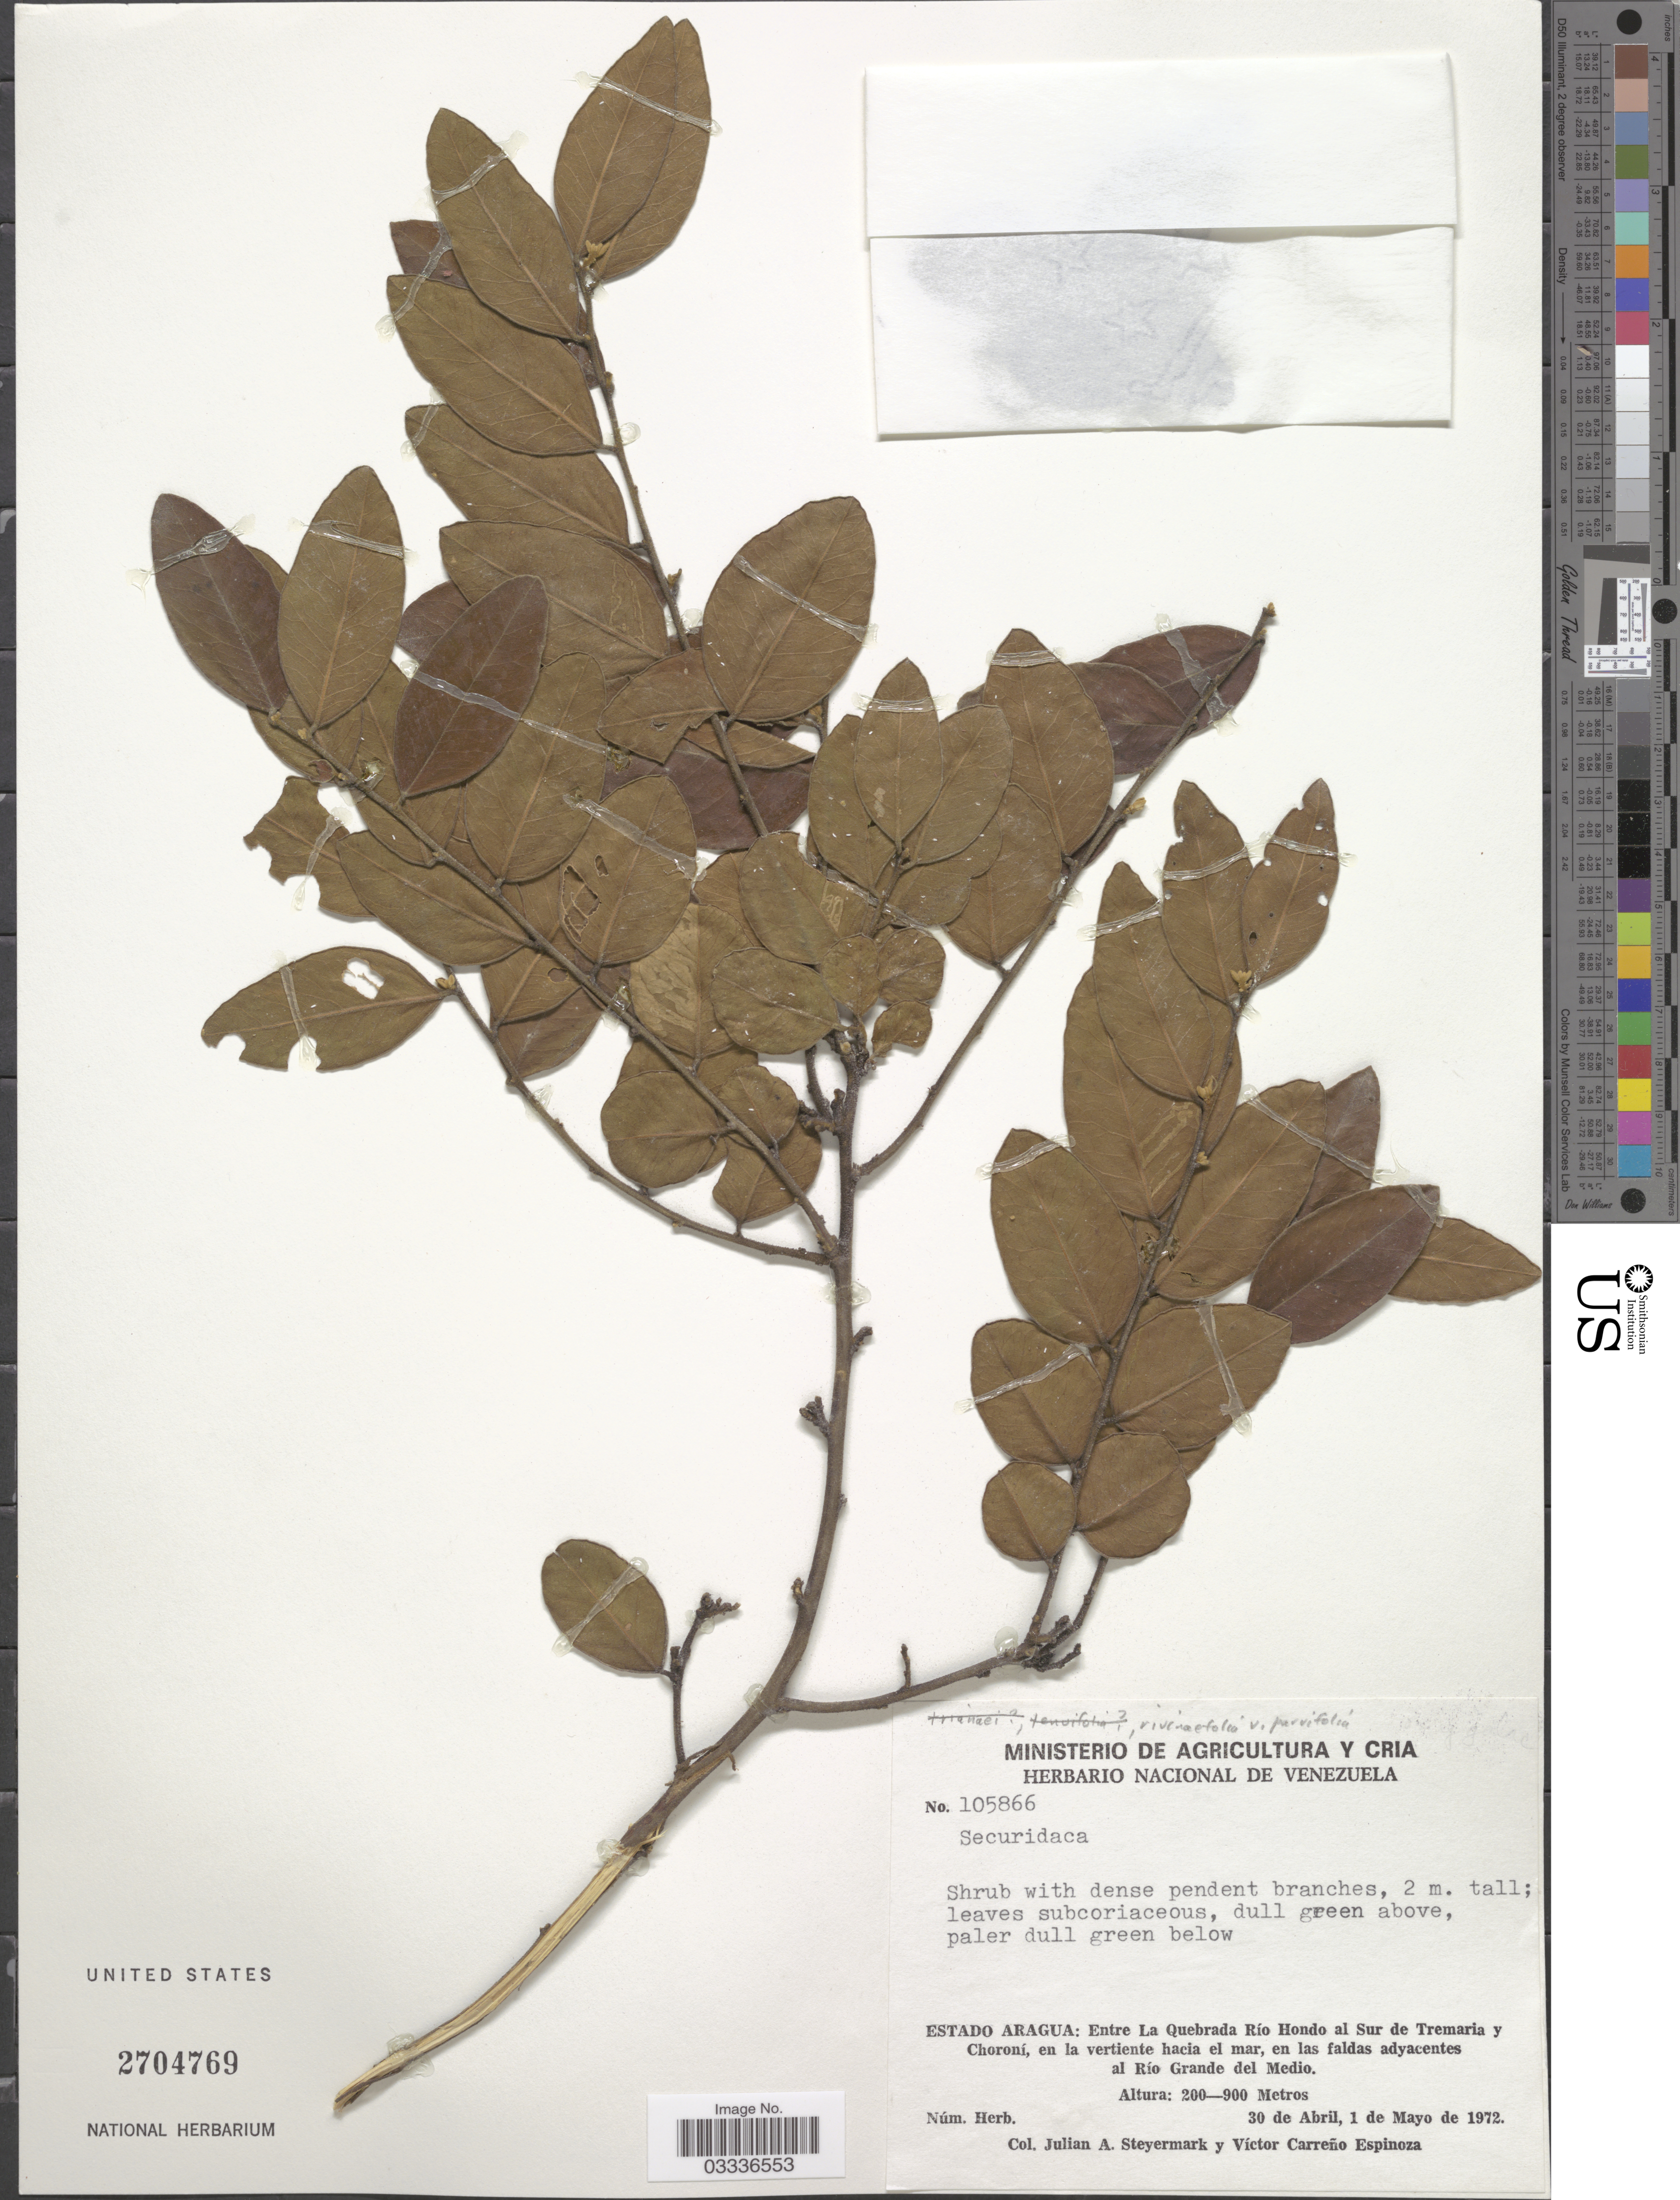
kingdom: Plantae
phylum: Tracheophyta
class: Magnoliopsida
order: Fabales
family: Polygalaceae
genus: Securidaca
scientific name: Securidaca rivinifolia var. parvifolia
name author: A.W. Benn.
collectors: J. Steyermark & V. Espinoza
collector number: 105866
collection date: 1972-04-30/1972-05-01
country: Venezuela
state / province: Aragua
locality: Entre La Quebrada Río Hondo al Sur de Tremaria y Choroní, en la vertiente hacia el mar, en las faldas adyacentes al Río Grande del Medio.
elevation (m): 200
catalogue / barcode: US 2704769